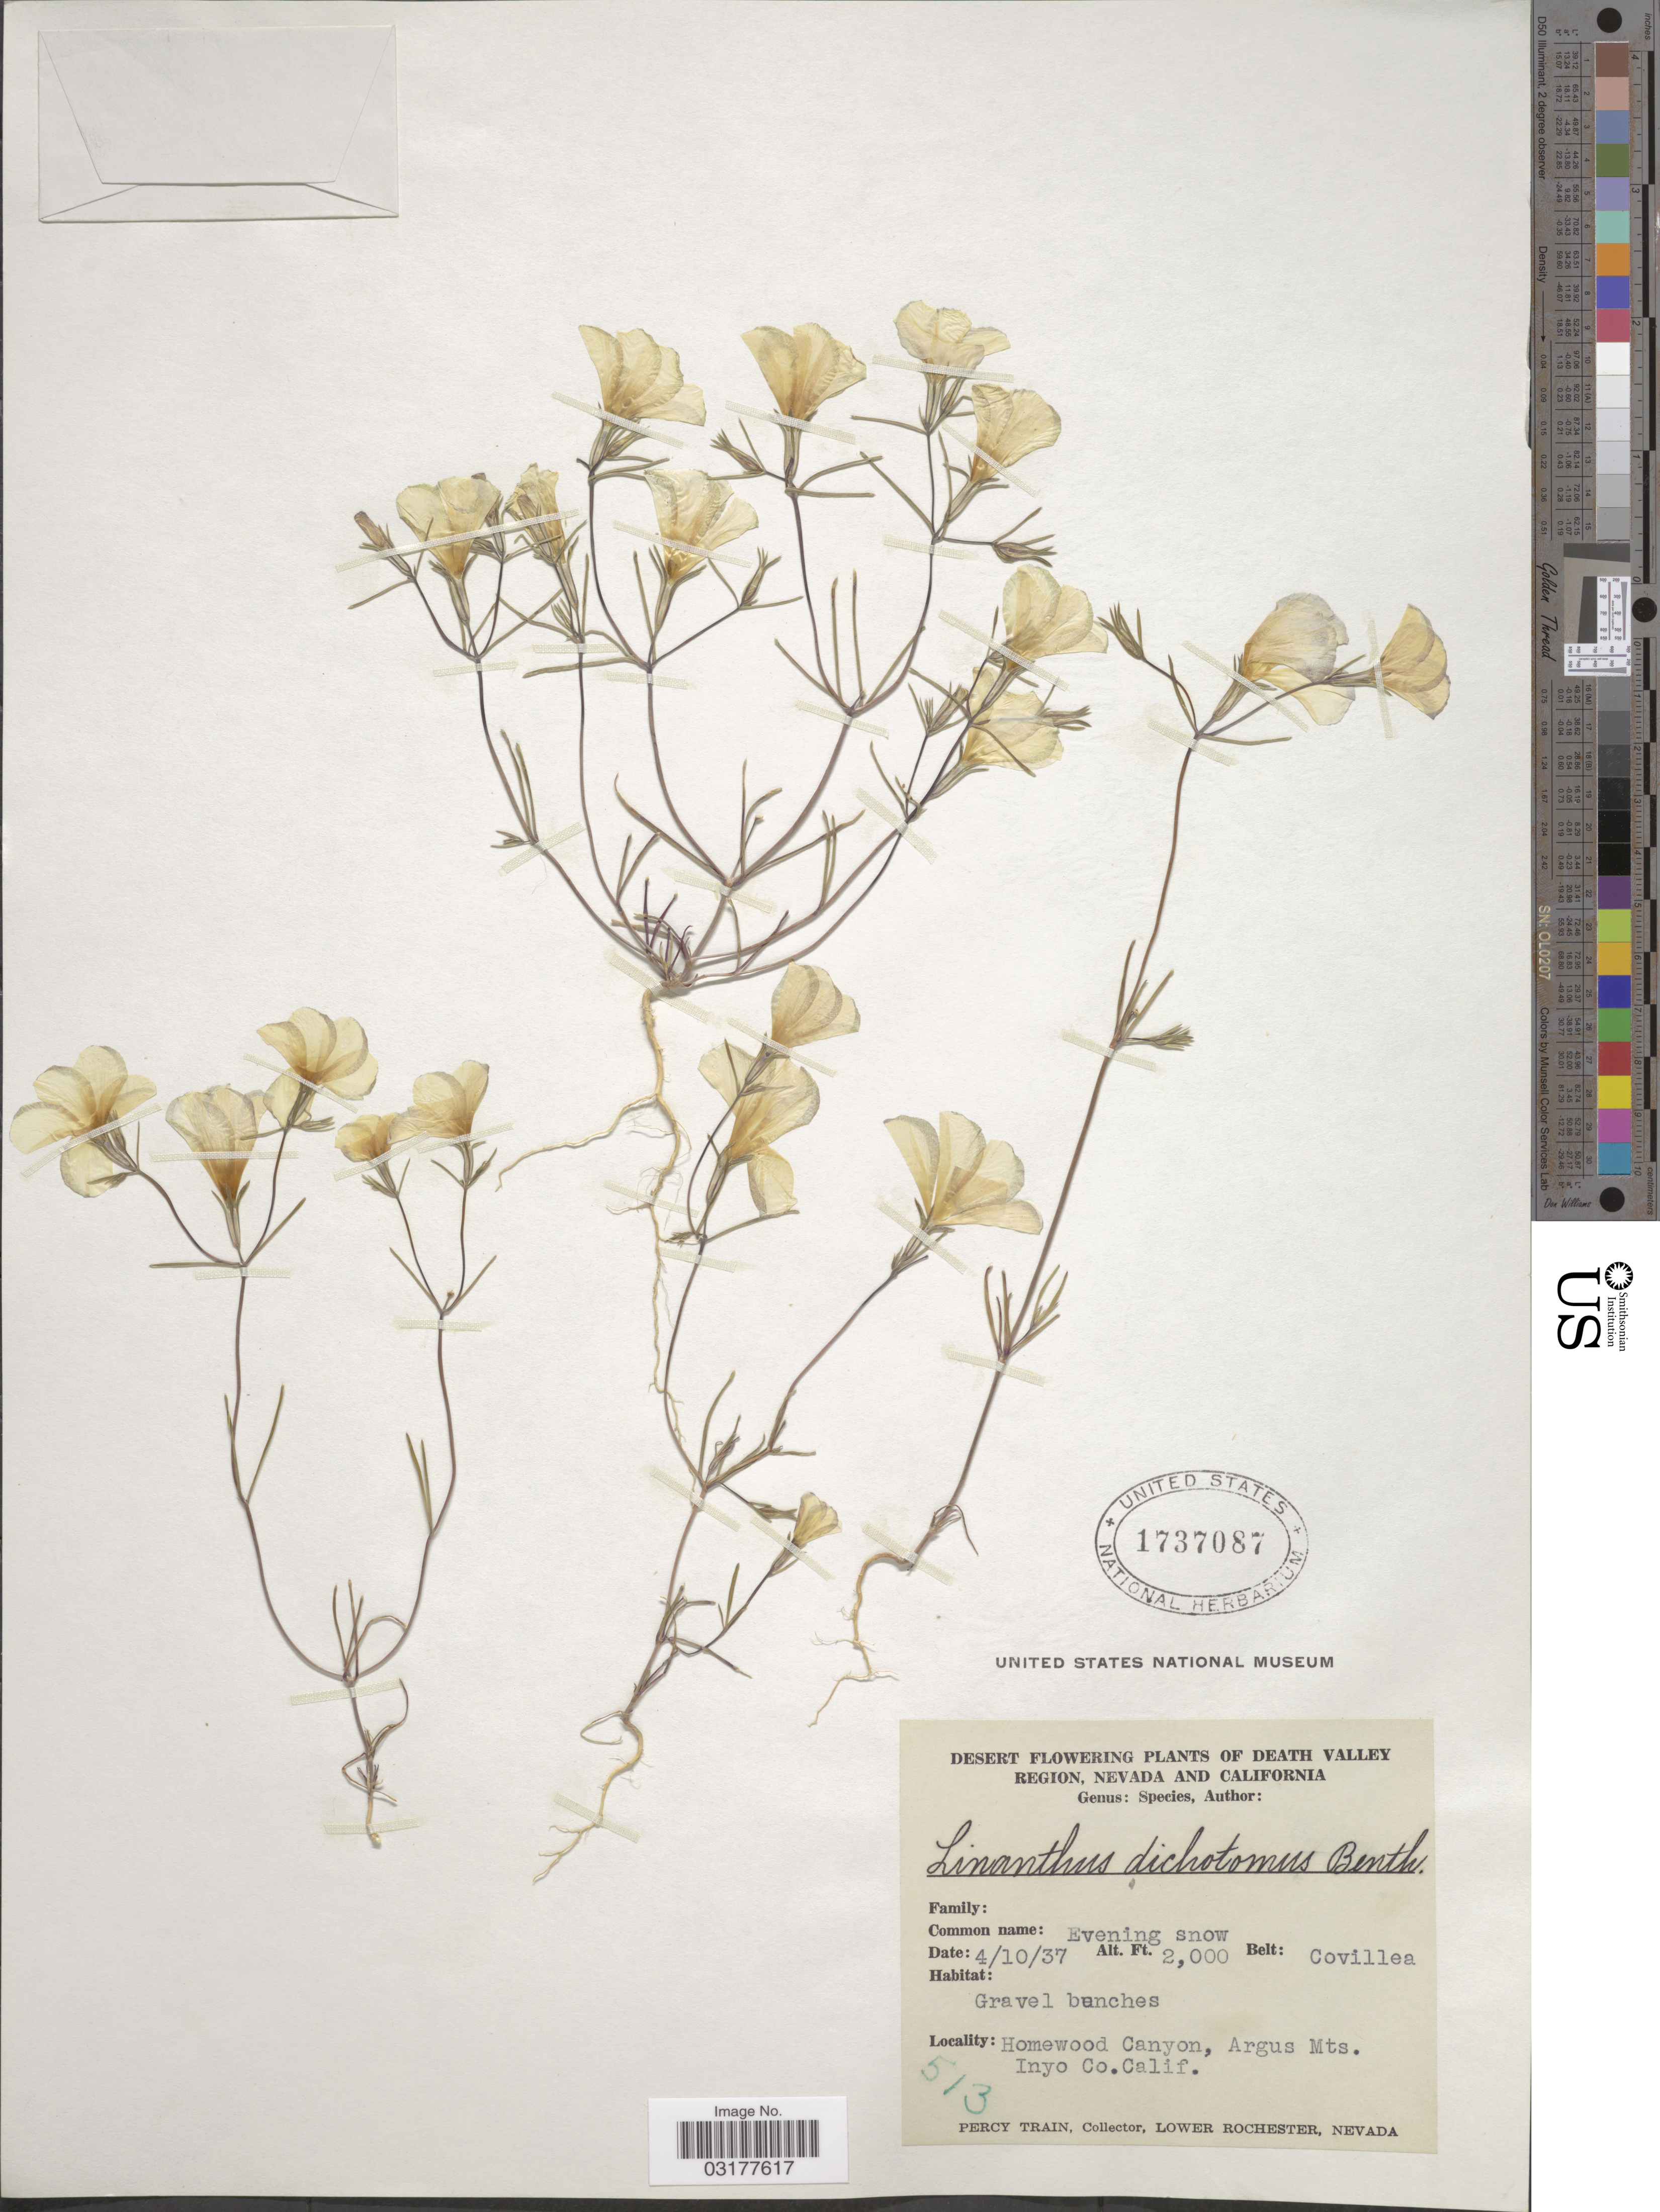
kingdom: Plantae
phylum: Tracheophyta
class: Magnoliopsida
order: Ericales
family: Polemoniaceae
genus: Linanthus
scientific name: Linanthus dichotomus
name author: Benth.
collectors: P. Train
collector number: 513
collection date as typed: Transcribed d/m/y: 10/4/37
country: United States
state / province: California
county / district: Inyo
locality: Death Valley Region. Homewood Canyon, Argus Mts. Inyo Co. Calif.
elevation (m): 610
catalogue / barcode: US 1737087